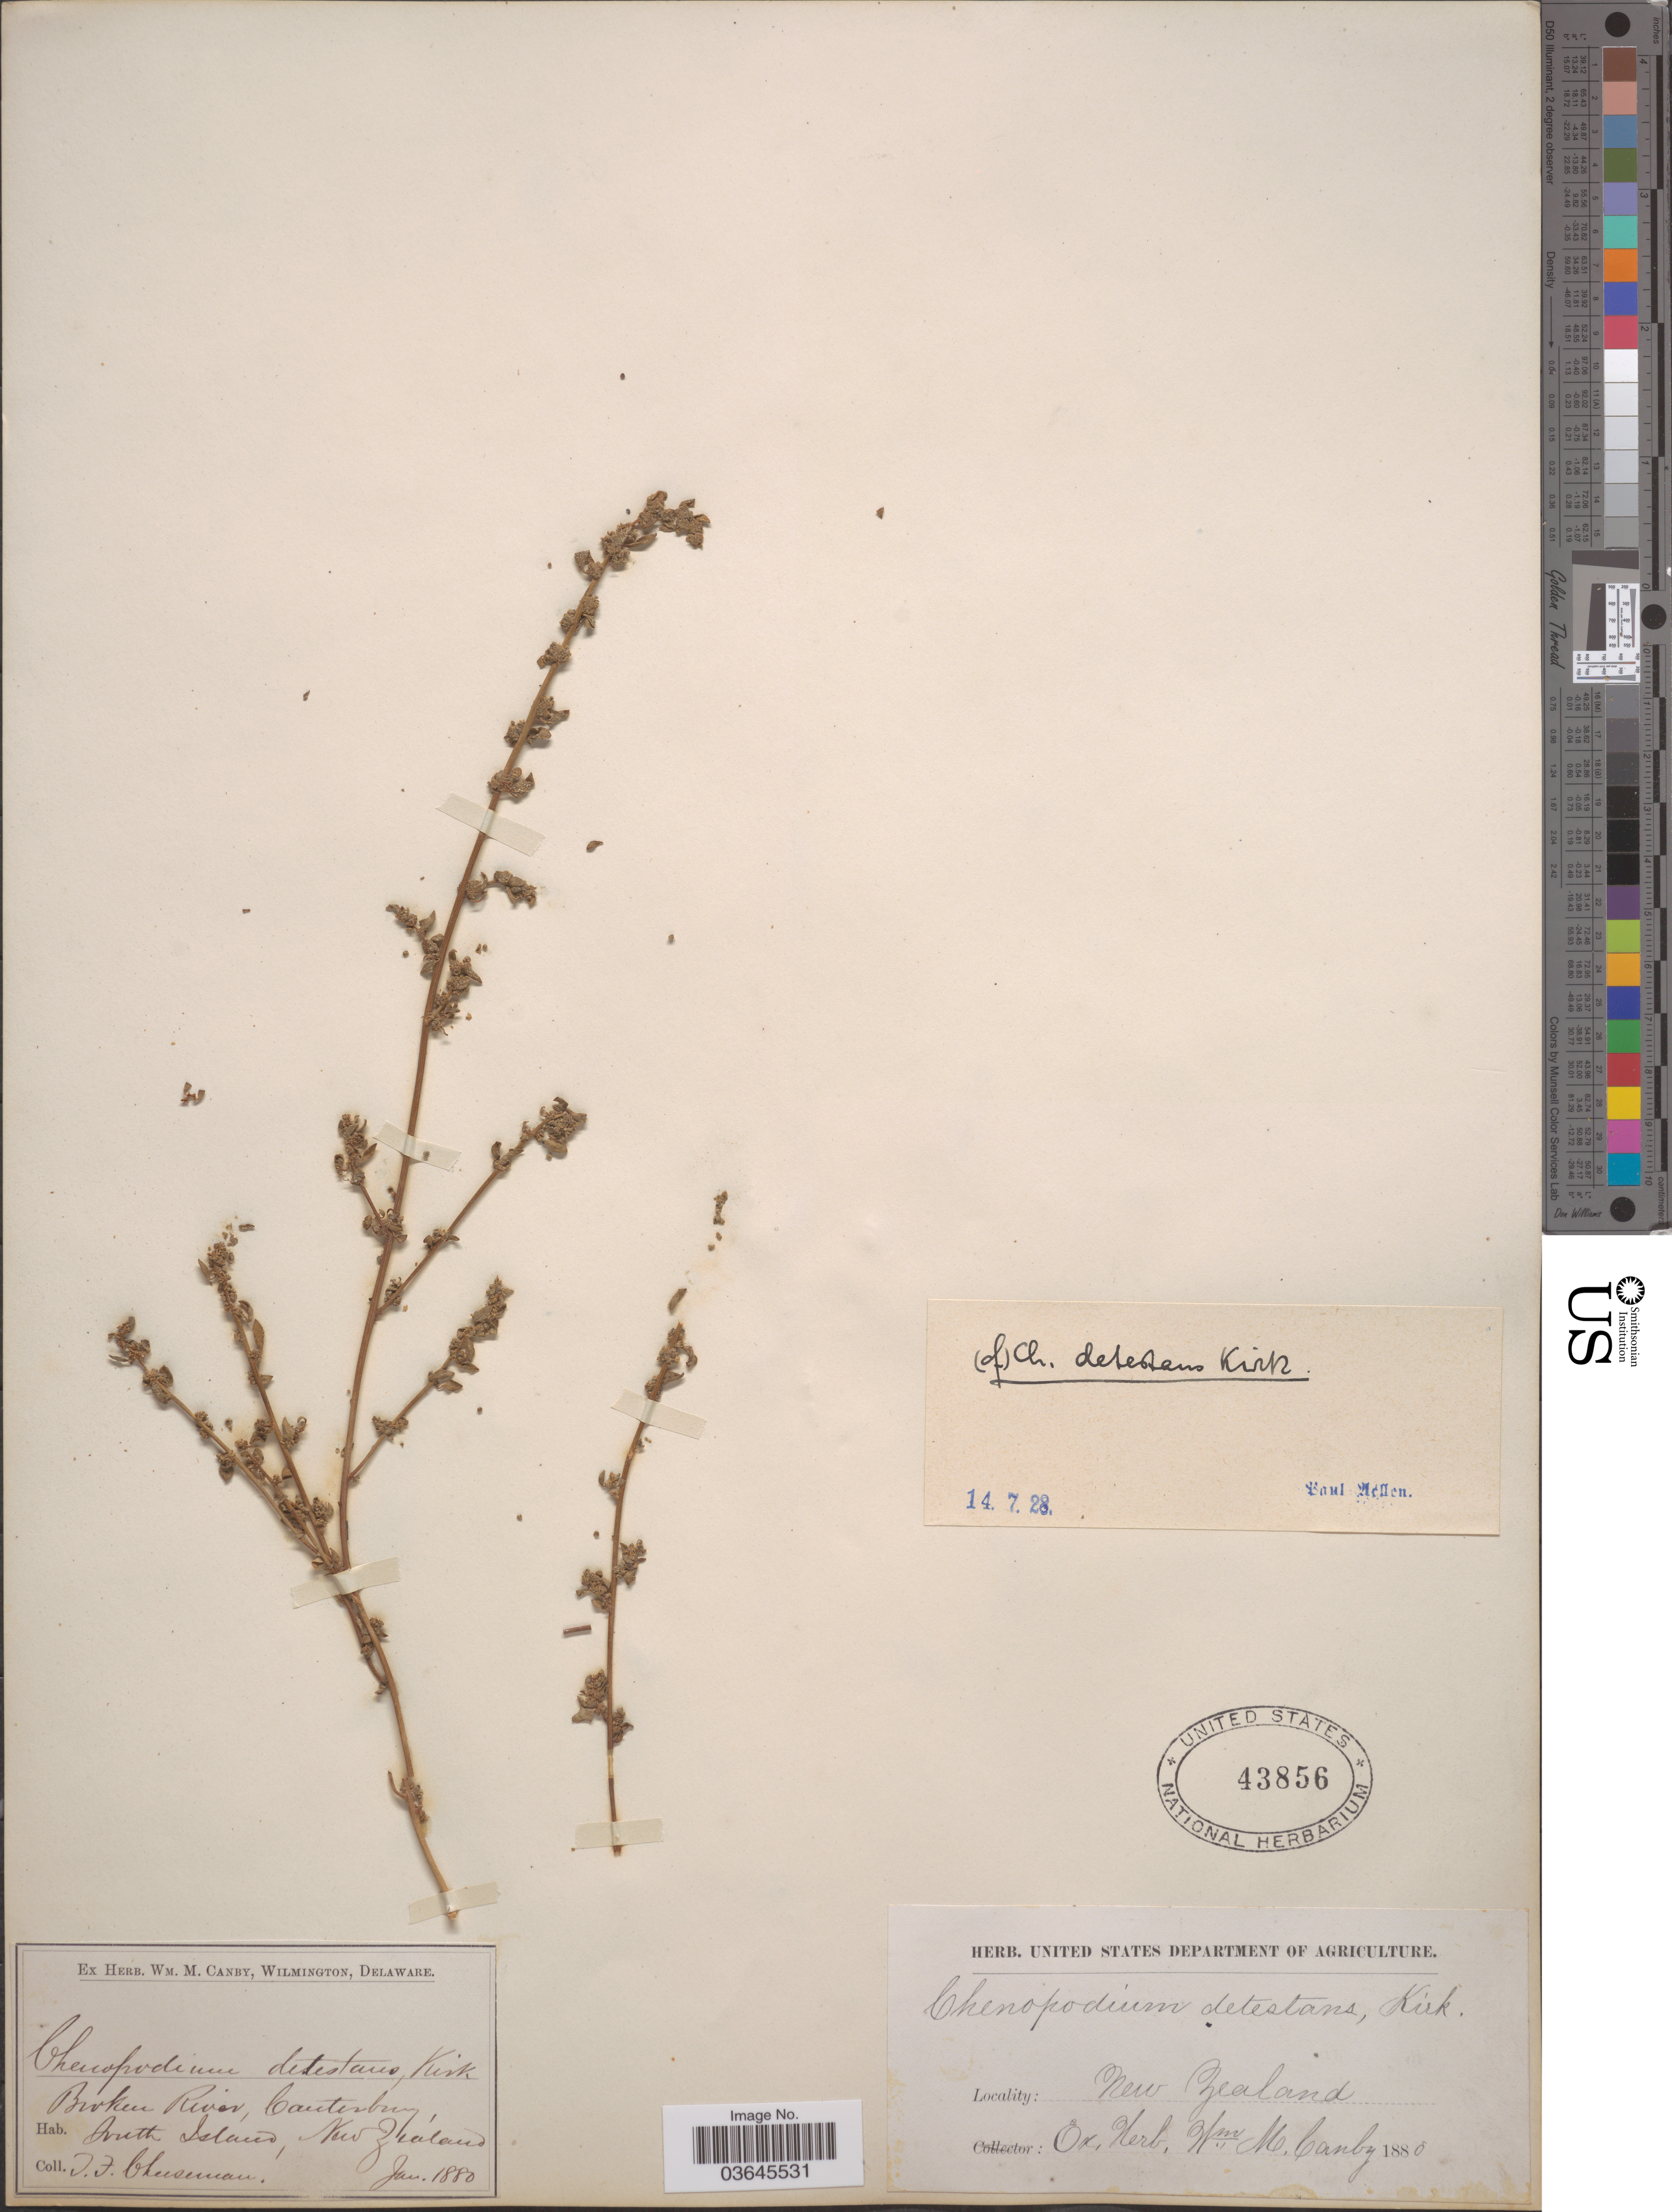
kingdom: Plantae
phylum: Tracheophyta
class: Magnoliopsida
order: Caryophyllales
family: Amaranthaceae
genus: Chenopodium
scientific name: Chenopodium detestans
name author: Kirk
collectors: T. F. Cheeseman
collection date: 1880-01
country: New Zealand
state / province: Canterbury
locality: Broken River, Canterbury, South Island.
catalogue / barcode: US 43856